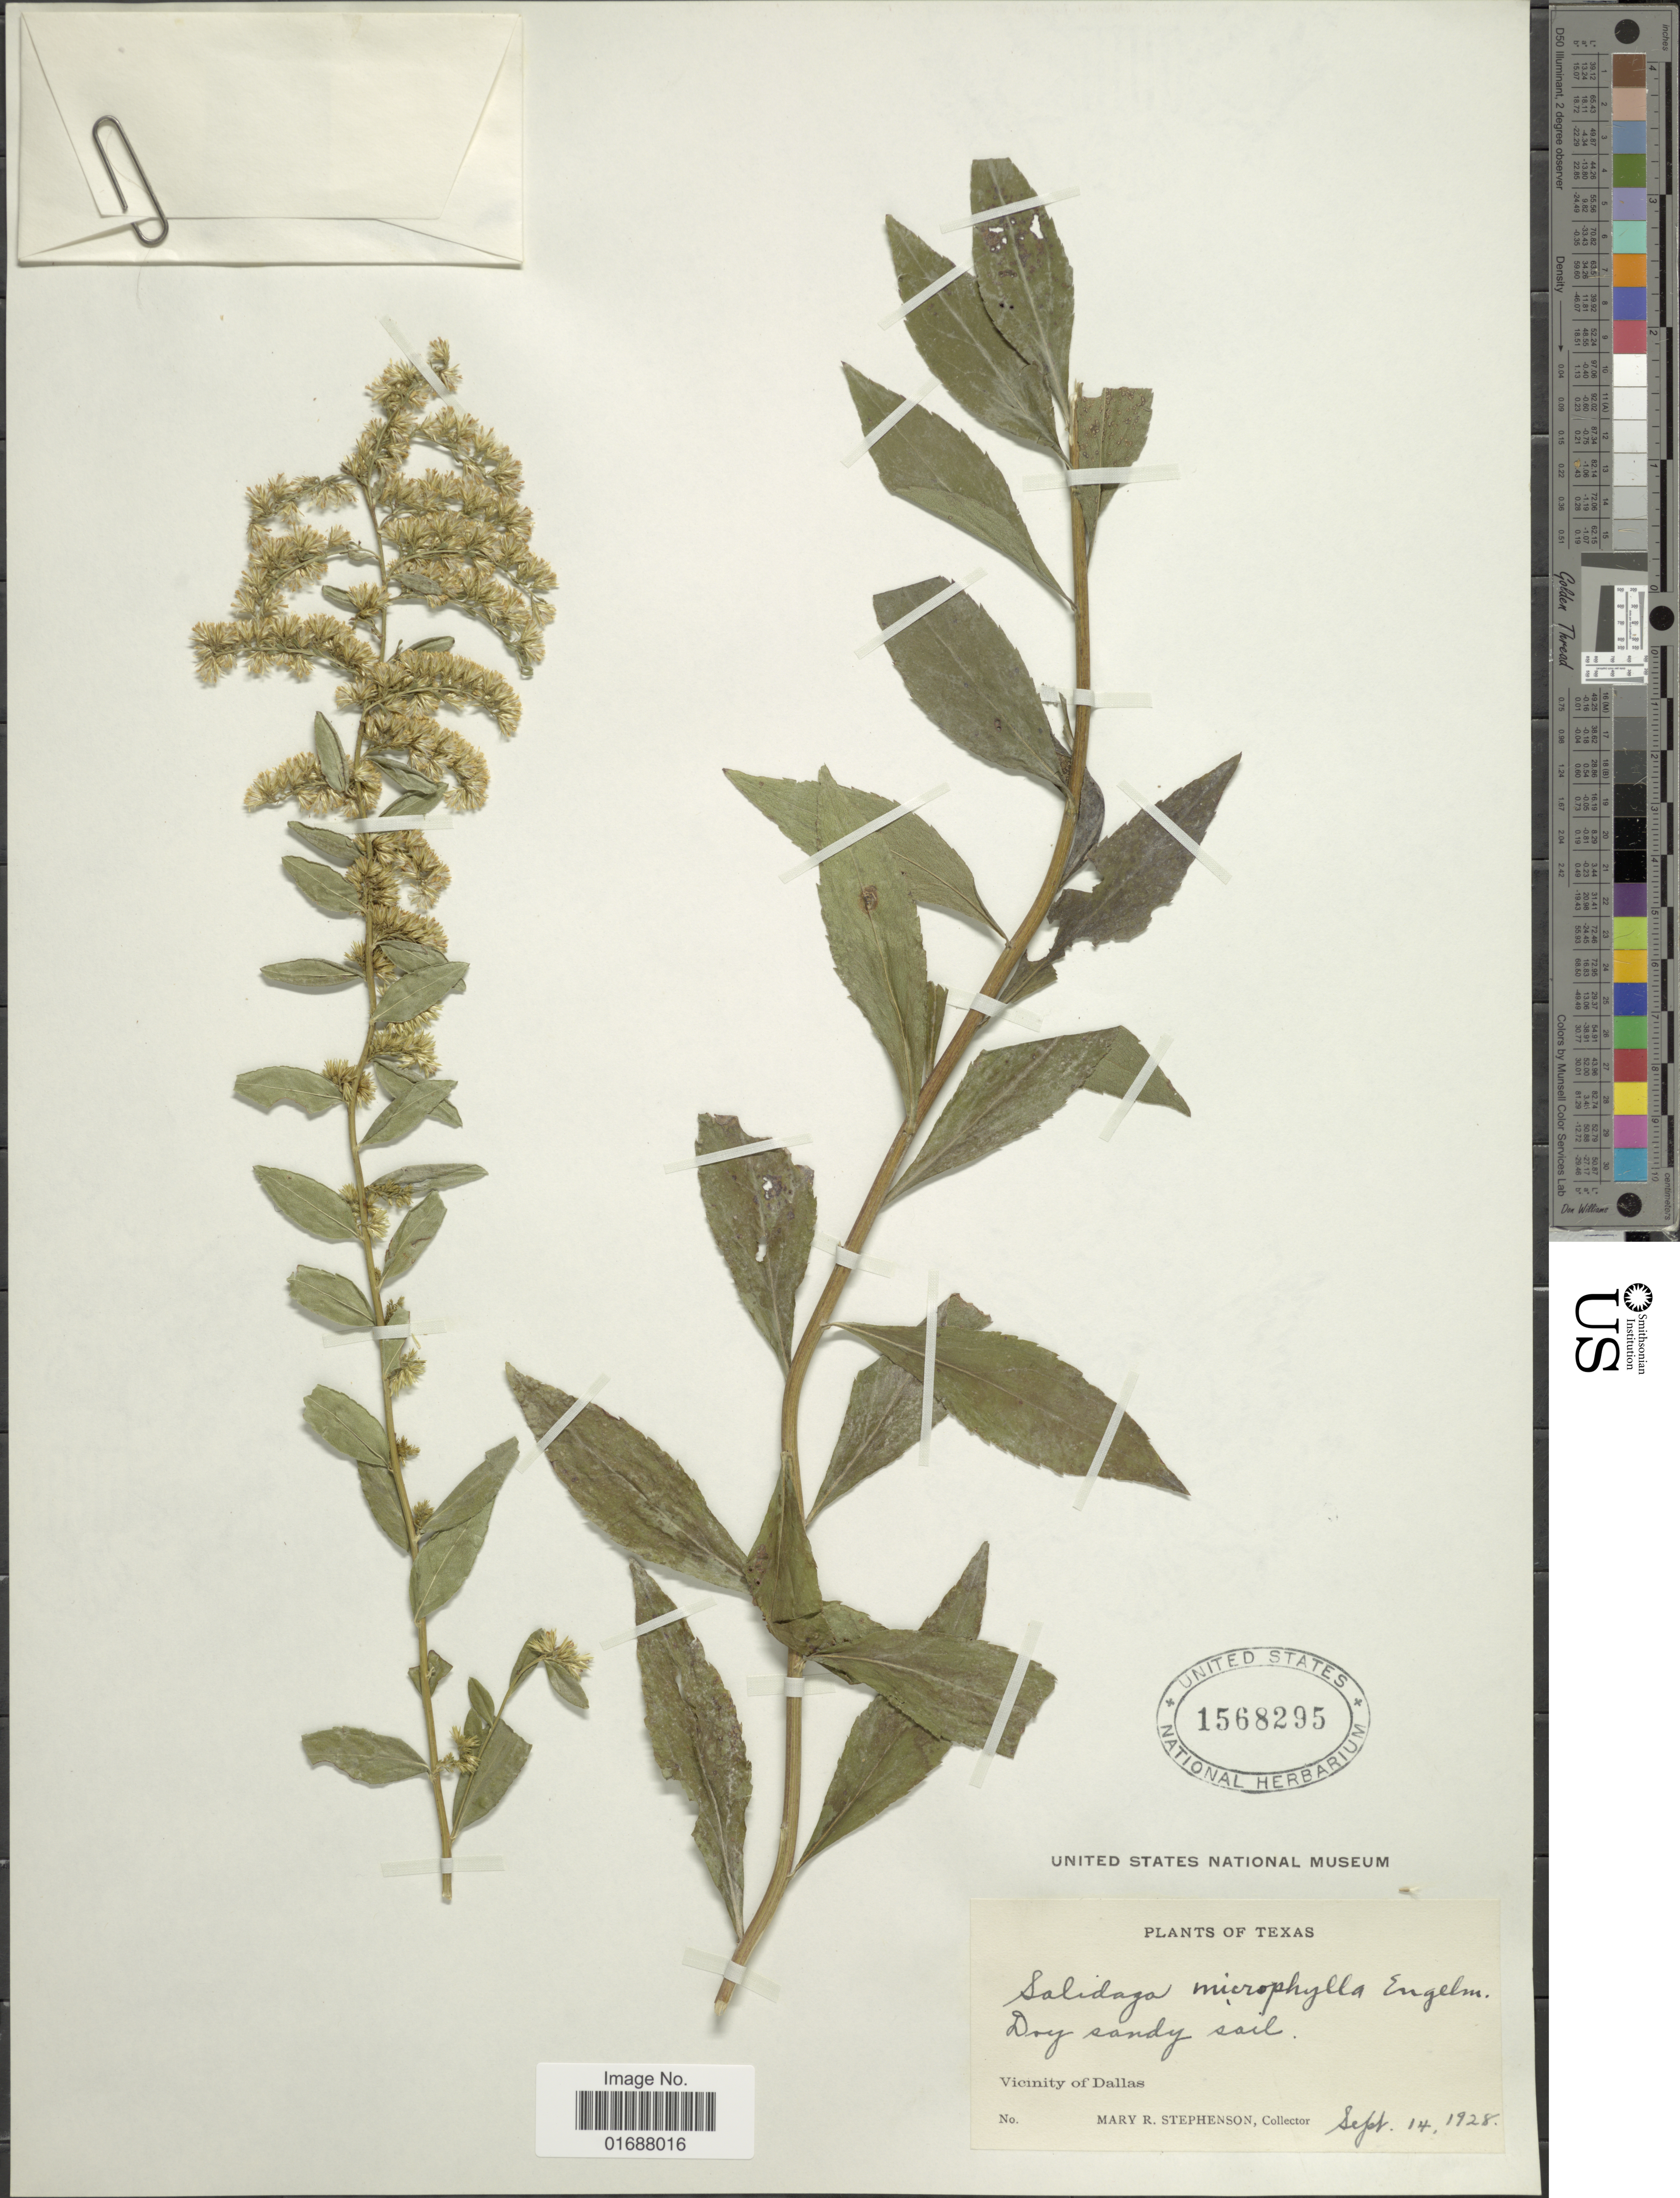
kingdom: Plantae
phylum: Tracheophyta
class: Magnoliopsida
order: Asterales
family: Asteraceae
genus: Solidago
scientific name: Solidago microphylla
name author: (A. Gray) Engelm. ex Small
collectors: M. Stephenson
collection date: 1928-09-14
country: United States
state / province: Texas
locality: Vicinity of Dallas.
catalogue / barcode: US 1568295